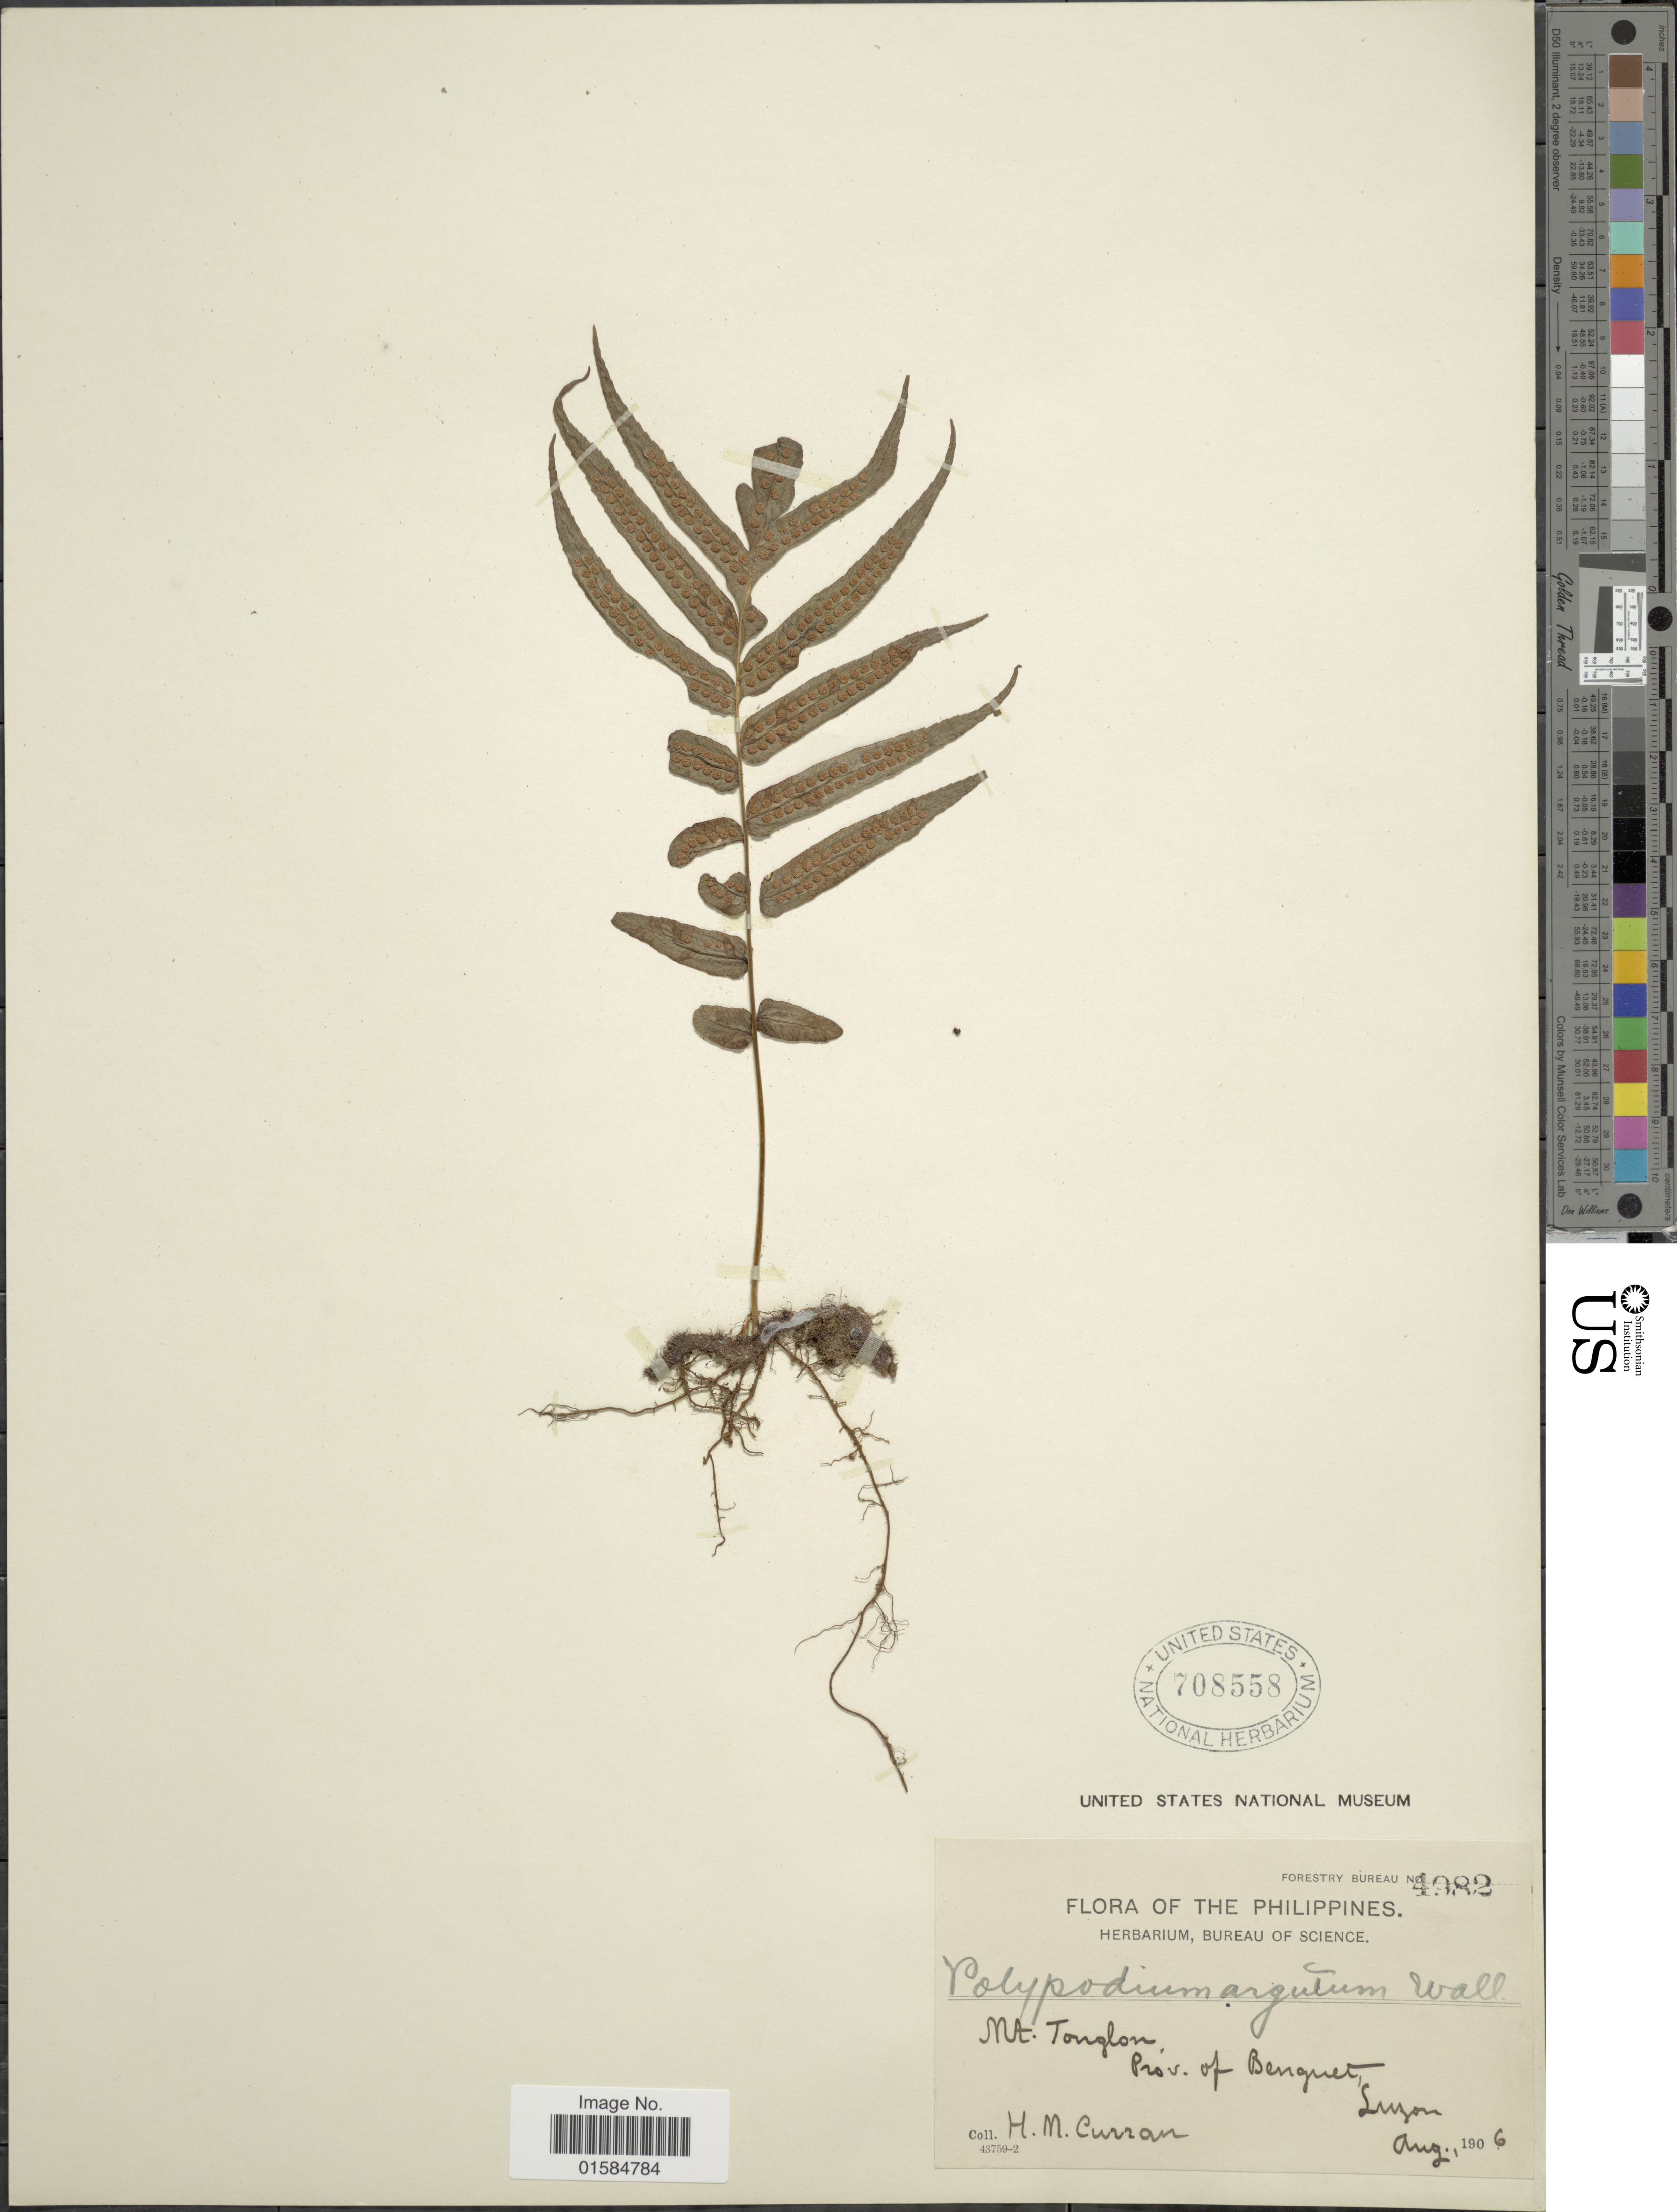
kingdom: Plantae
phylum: Tracheophyta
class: Polypodiopsida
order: Polypodiales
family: Polypodiaceae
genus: Goniophlebium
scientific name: Goniophlebium mengtzeense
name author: (Christ) Rödl-Linder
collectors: H. M. Curran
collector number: Forestry Brureau 1982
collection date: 1906-08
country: Philippines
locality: Mt. Tonglon, Prov. of Benguet, Luzon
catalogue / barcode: US 708558